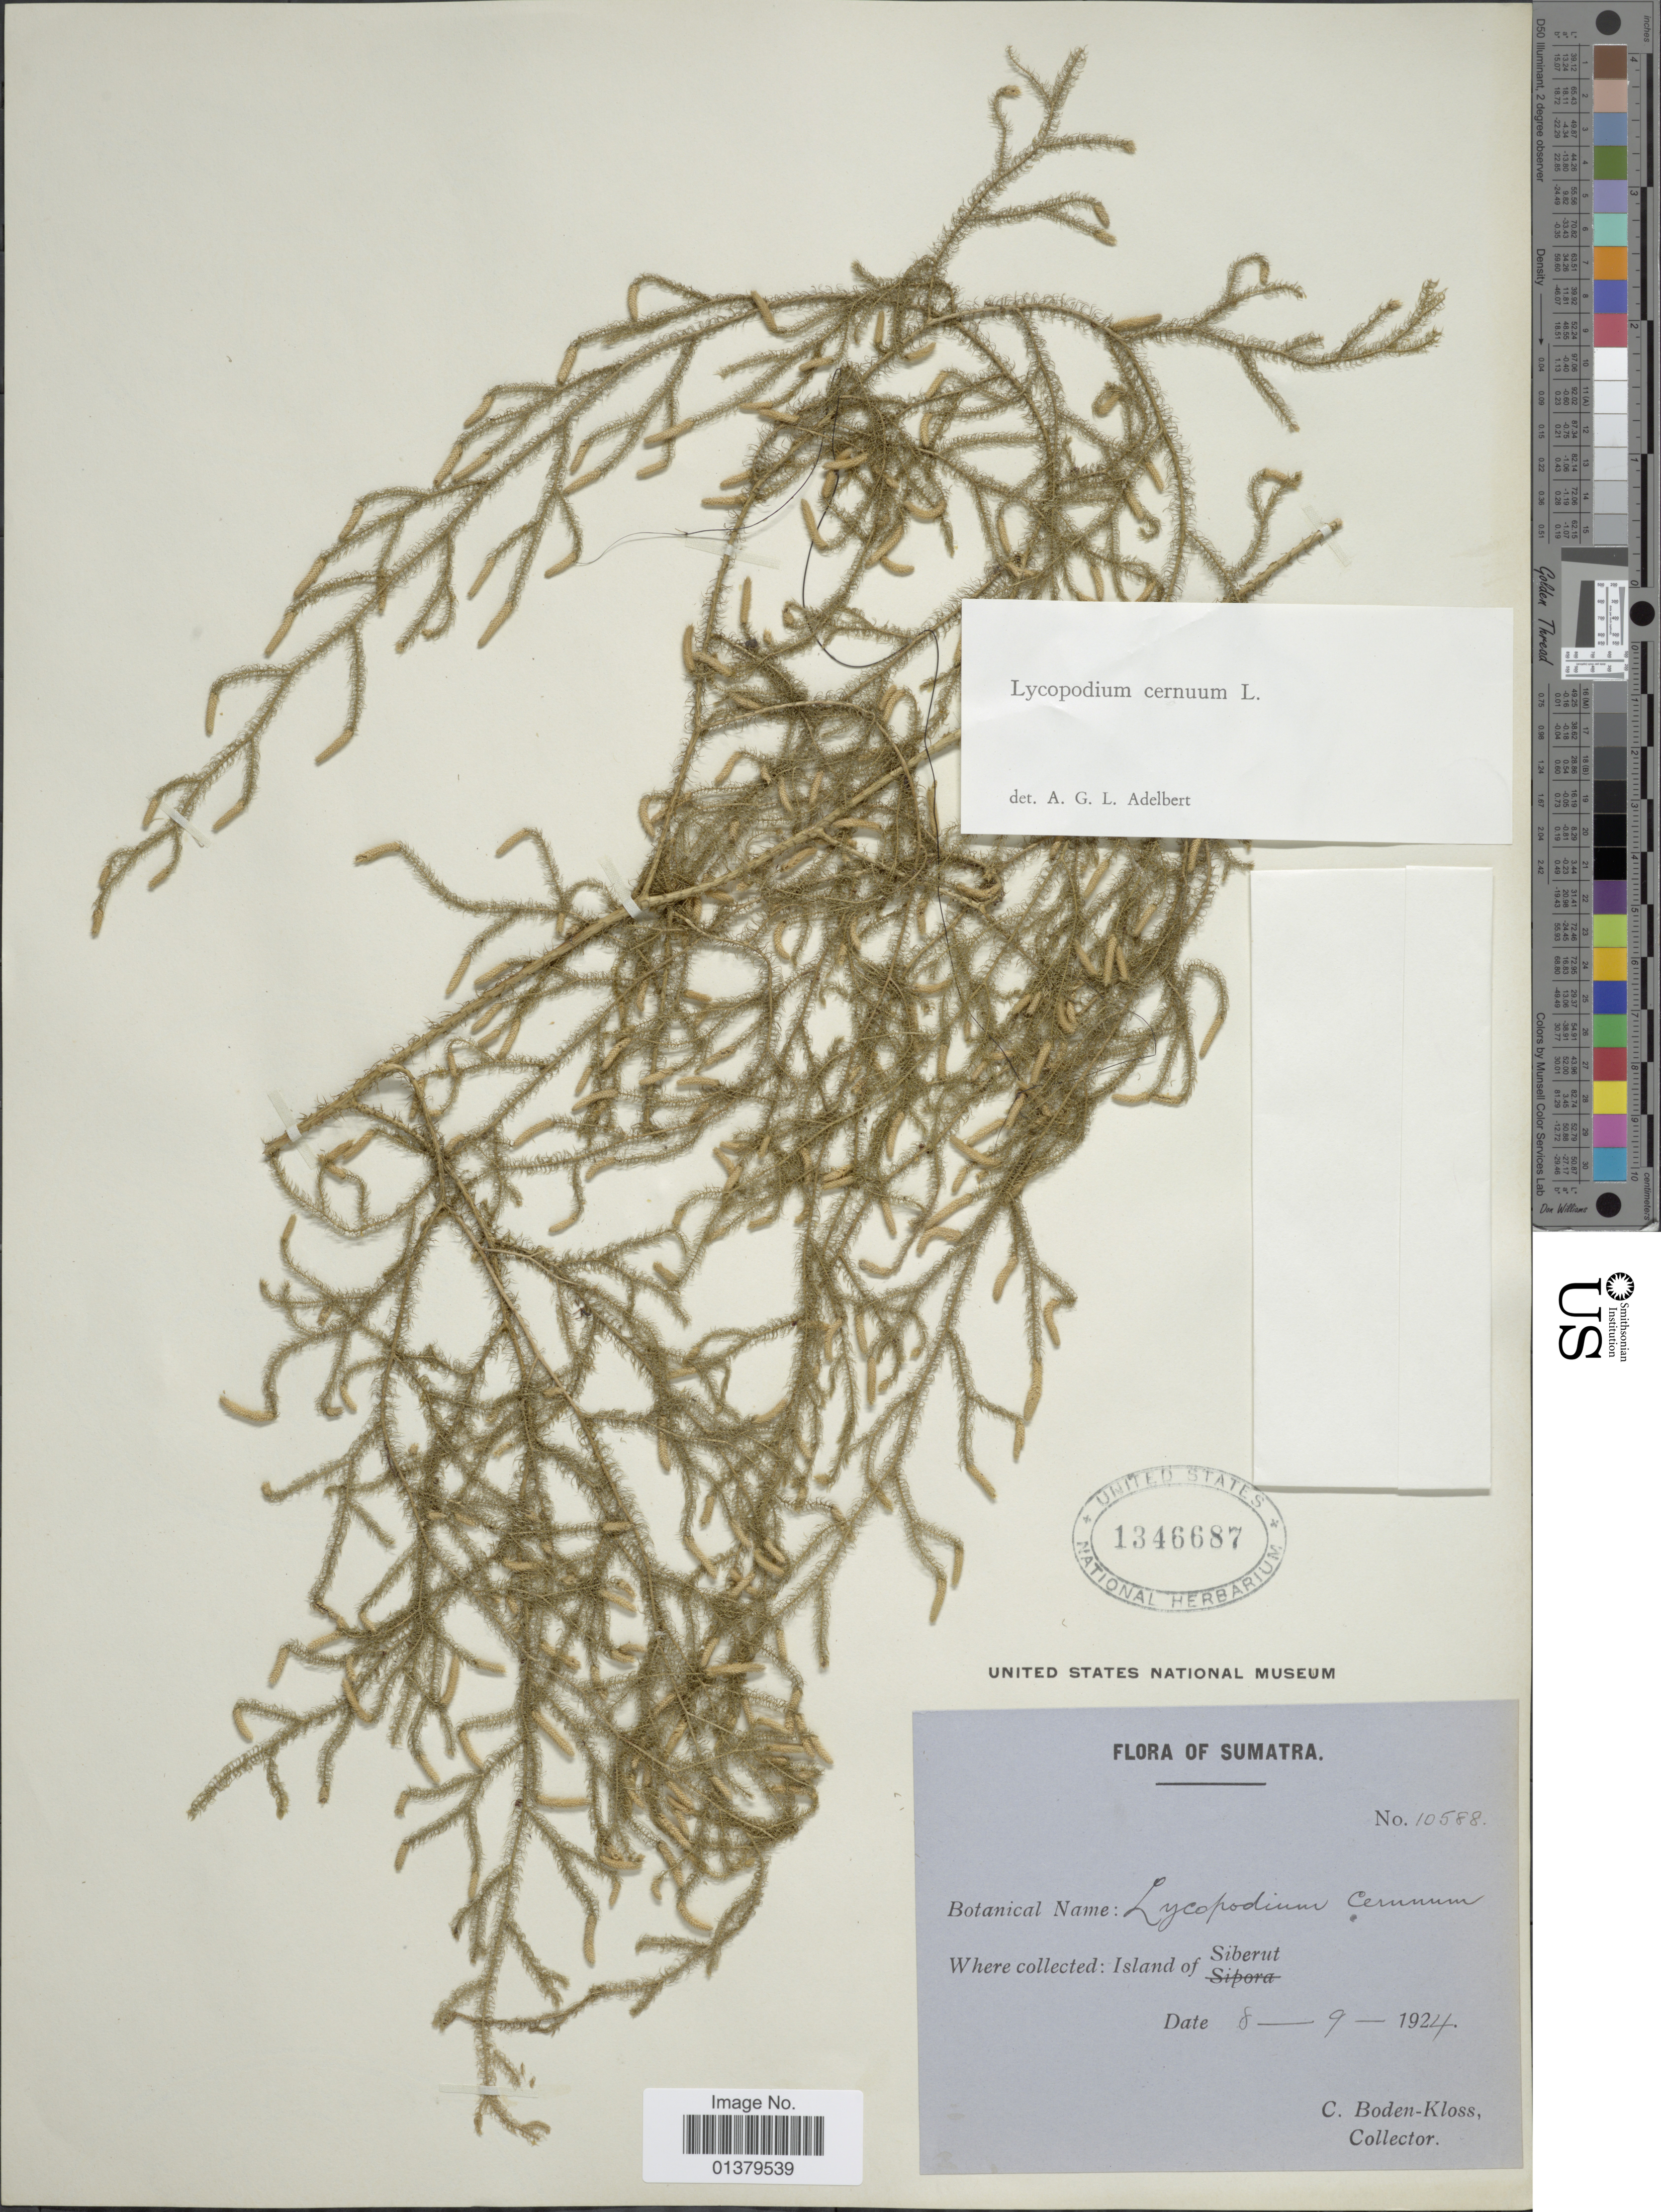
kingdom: Plantae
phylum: Tracheophyta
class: Lycopodiopsida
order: Lycopodiales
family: Lycopodiaceae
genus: Palhinhaea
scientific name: Palhinhaea cernua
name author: (L.) Vasc. & Franco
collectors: C. Boden-Kloss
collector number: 10588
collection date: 1924-09-08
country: Indonesia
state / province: Sumatra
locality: Island of Siberut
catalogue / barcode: US 1346687